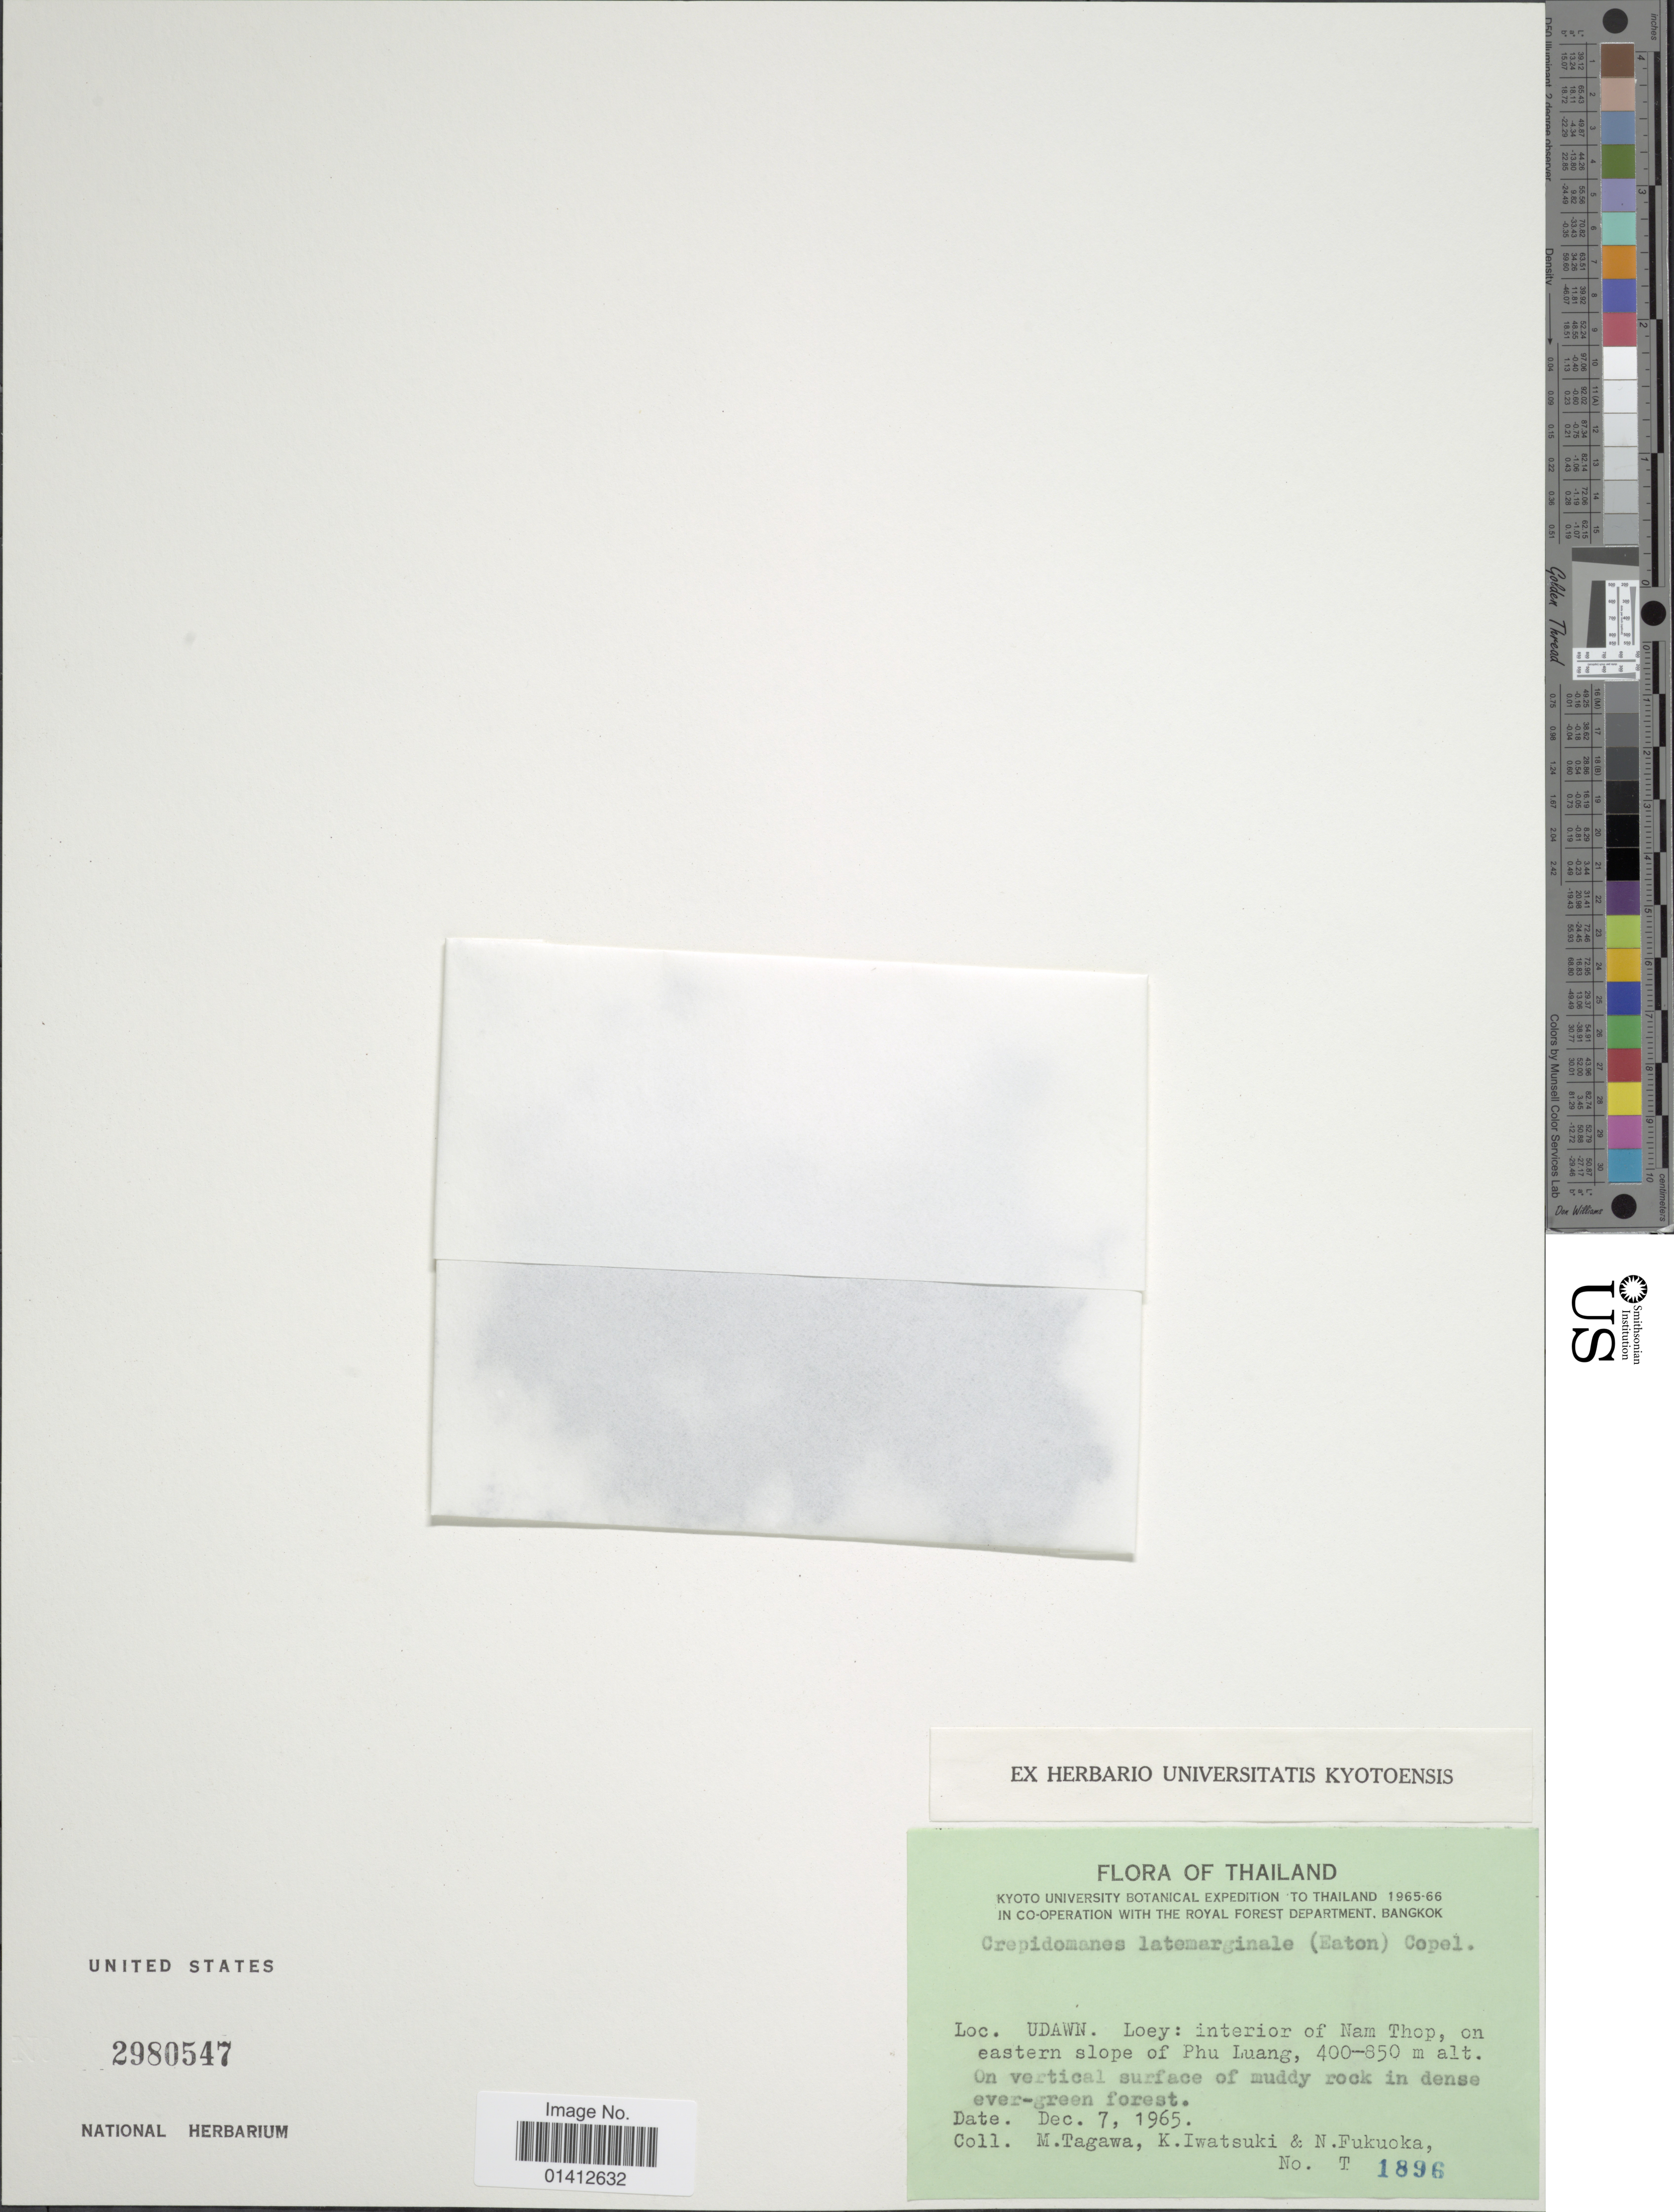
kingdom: Plantae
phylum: Tracheophyta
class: Polypodiopsida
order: Hymenophyllales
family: Hymenophyllaceae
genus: Crepidomanes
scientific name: Crepidomanes latemarginale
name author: (D.C. Eaton) Copel.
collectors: M. Tagawa, K. Iwatsuki & N. Fukuoka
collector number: T 1896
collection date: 1965-12-07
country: Thailand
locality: Udawn. Loey: interior of Nam Thop, on eastern slope of Phu Luang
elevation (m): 400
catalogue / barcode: US 2980547